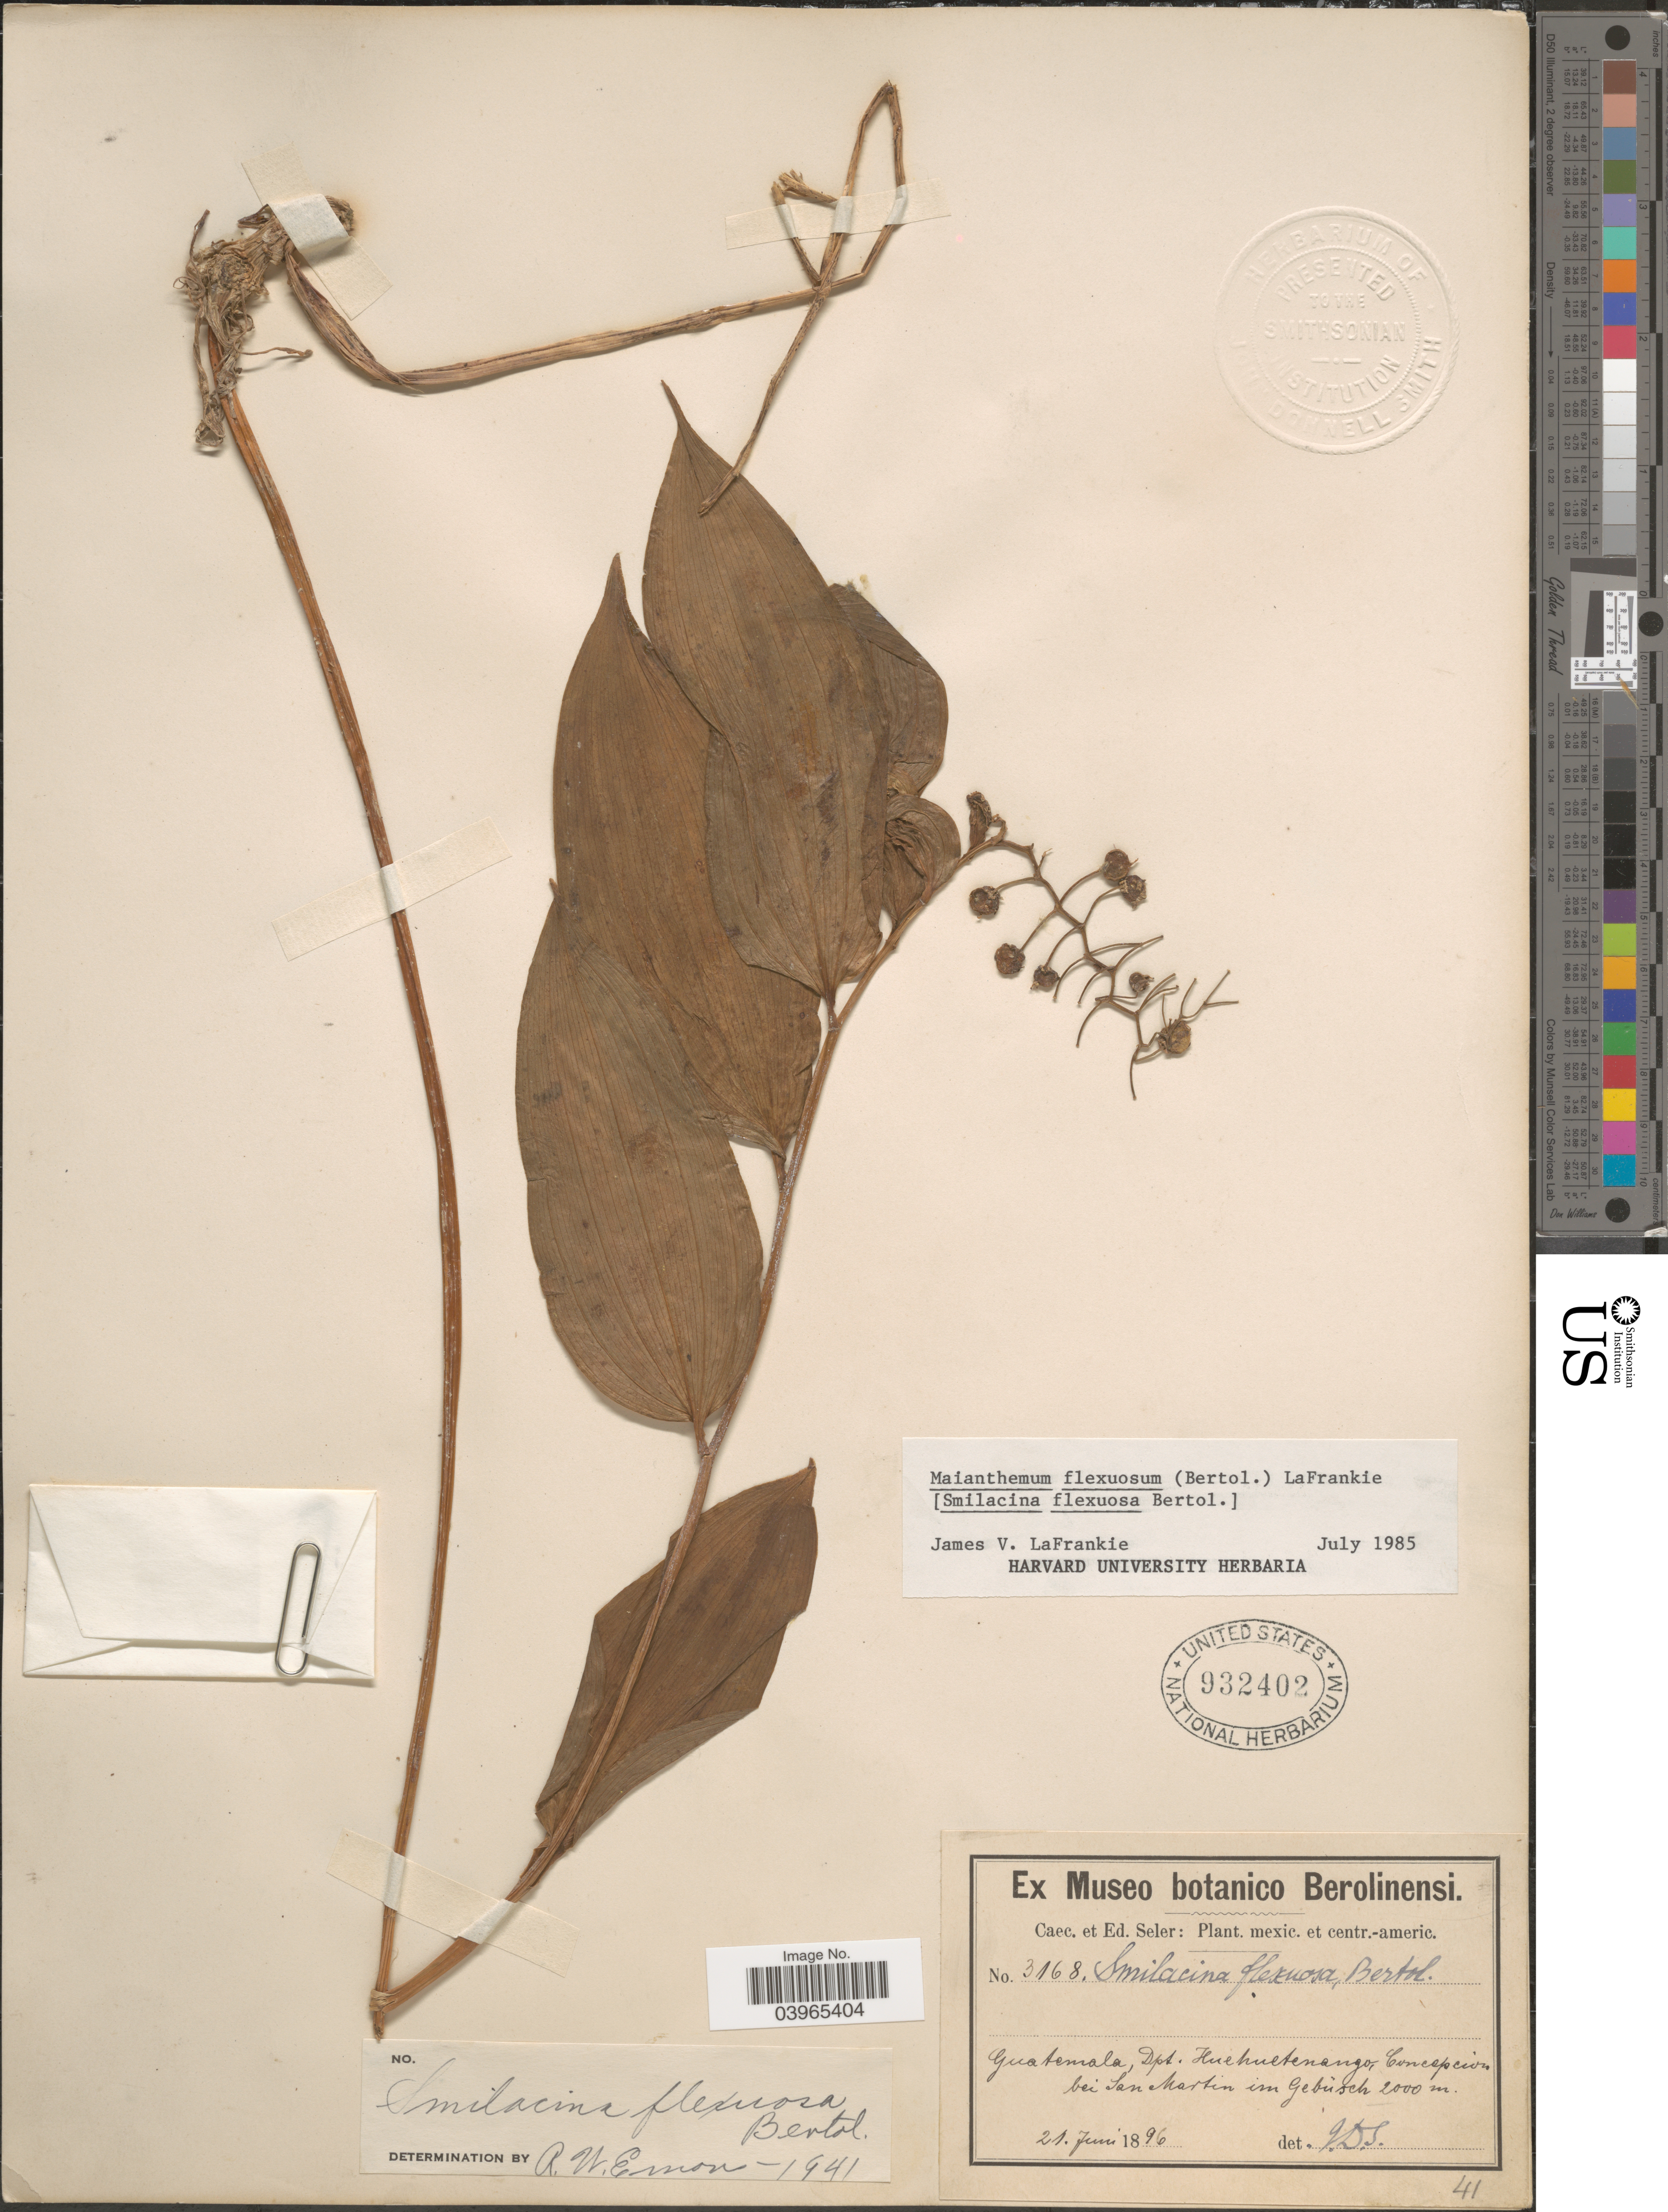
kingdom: Plantae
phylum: Tracheophyta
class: Liliopsida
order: Asparagales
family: Asparagaceae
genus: Maianthemum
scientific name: Maianthemum flexuosum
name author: (Bertol.) LaFrankie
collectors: C. Seler & E. G. Seler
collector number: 3168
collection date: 1896-06-21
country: Guatemala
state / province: Huehuetenango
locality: Dpt. Huehuetenango, Concepcion bei San Martin im Gebüsch.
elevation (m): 2000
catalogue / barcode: US 932402